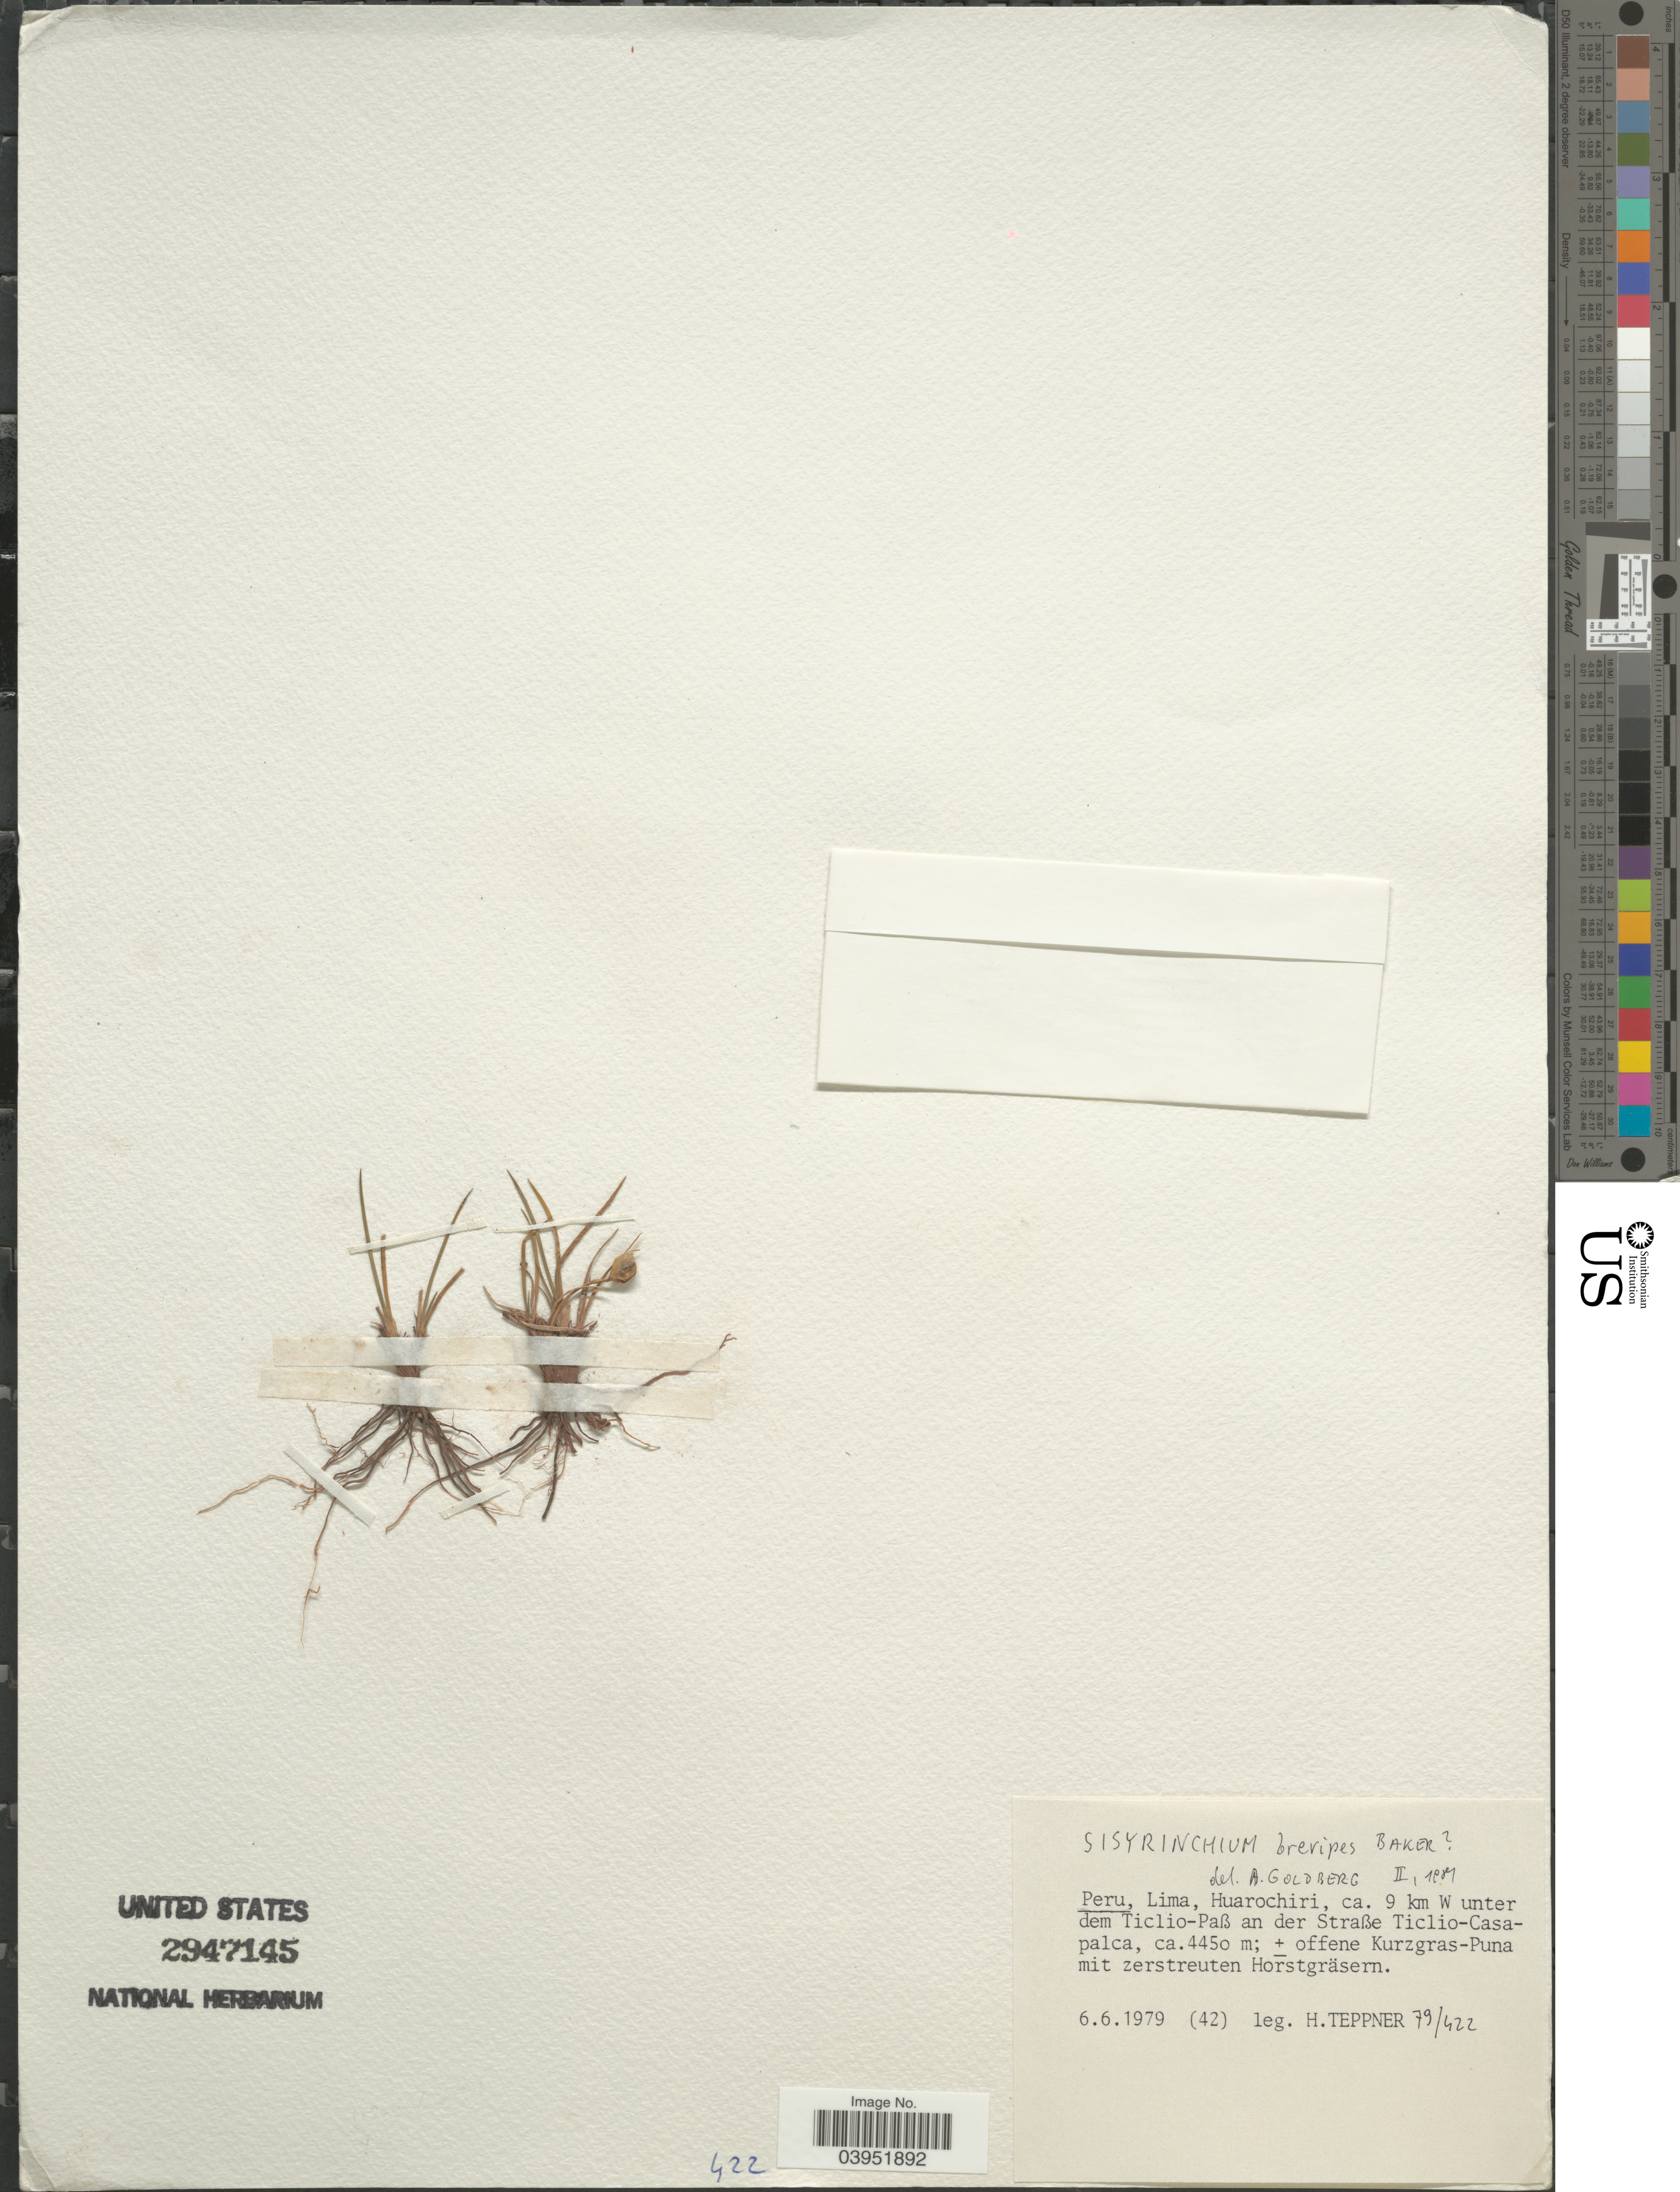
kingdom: Plantae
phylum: Tracheophyta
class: Liliopsida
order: Asparagales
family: Iridaceae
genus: Sisyrinchium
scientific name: Sisyrinchium brevipes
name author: Baker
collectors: H. Teppner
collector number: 79/422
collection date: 1979-06-06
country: Peru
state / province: Lima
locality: Huarochiri, ca. 9 km W unterdem Ticlio-Paß an der Straße Ticlio-Casa-palca.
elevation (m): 4450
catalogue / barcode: US 2947145